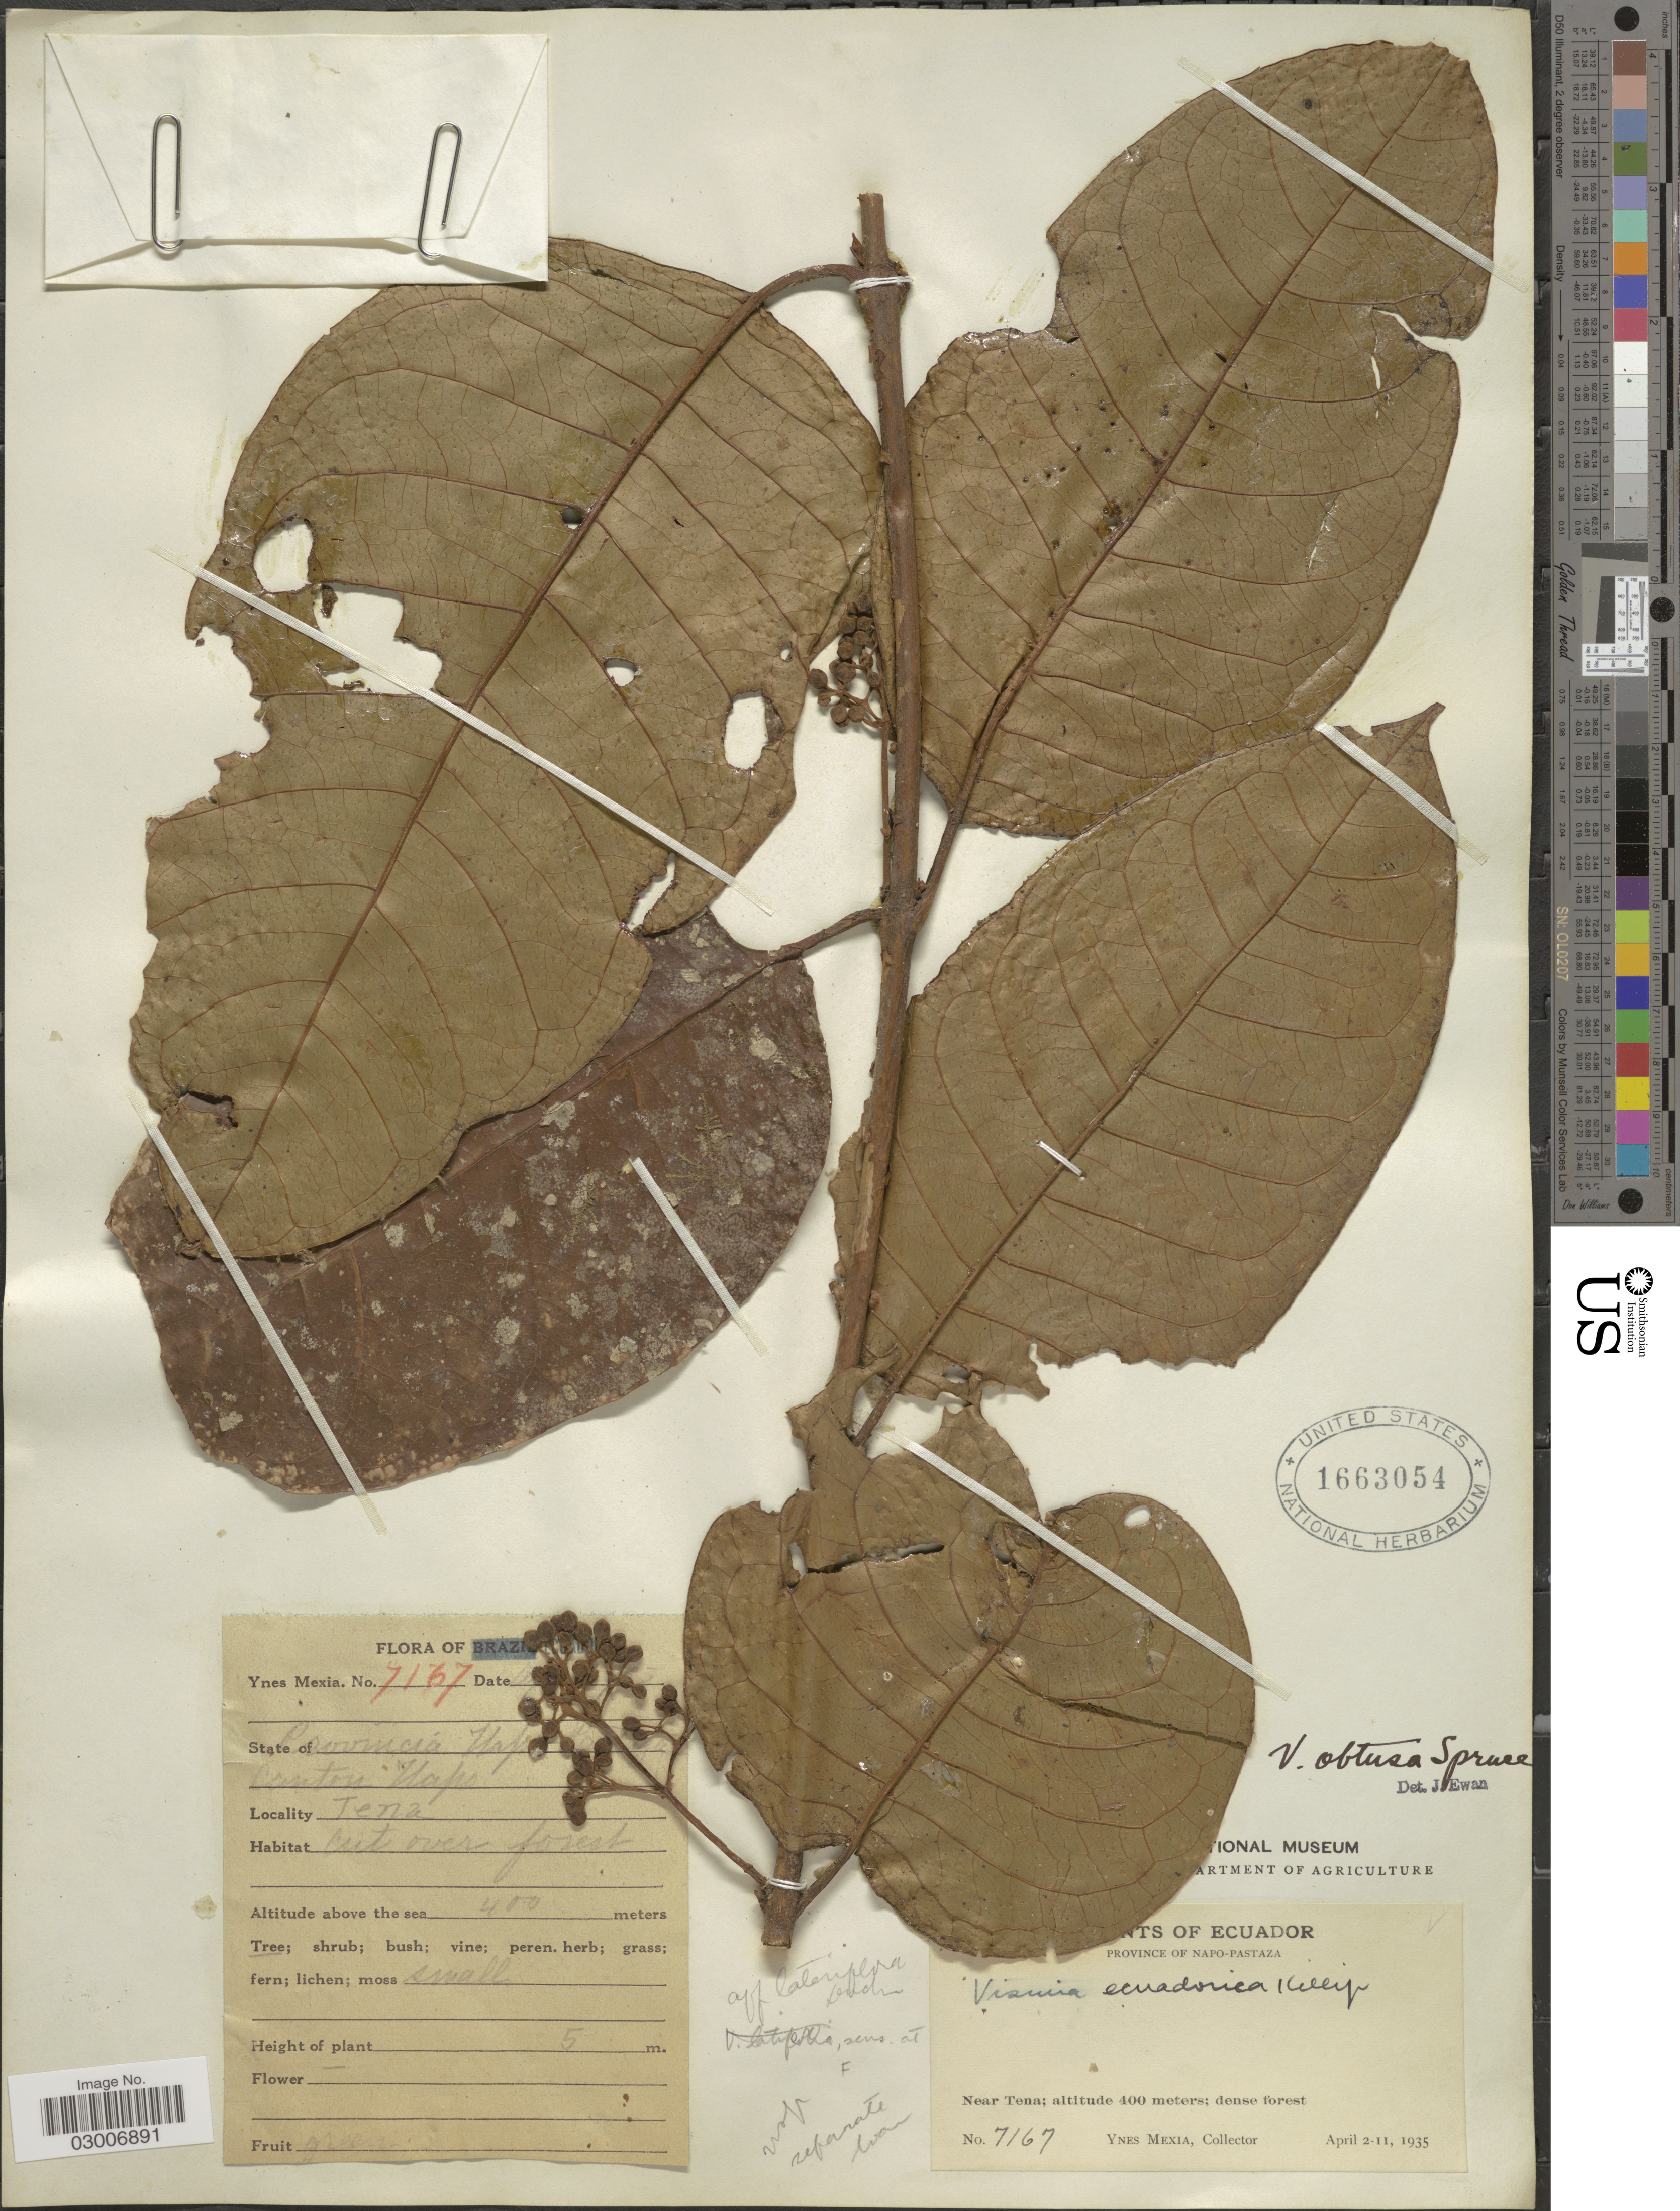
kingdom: Plantae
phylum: Tracheophyta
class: Magnoliopsida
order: Malpighiales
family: Hypericaceae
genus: Vismia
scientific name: Vismia obtusa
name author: Spruce ex Reichardt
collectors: Y. Mexia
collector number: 7167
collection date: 1935-04-02/1935-04-11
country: Ecuador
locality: Province of Napo-Pastaza. Near Tena.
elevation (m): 400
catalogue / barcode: US 1663054